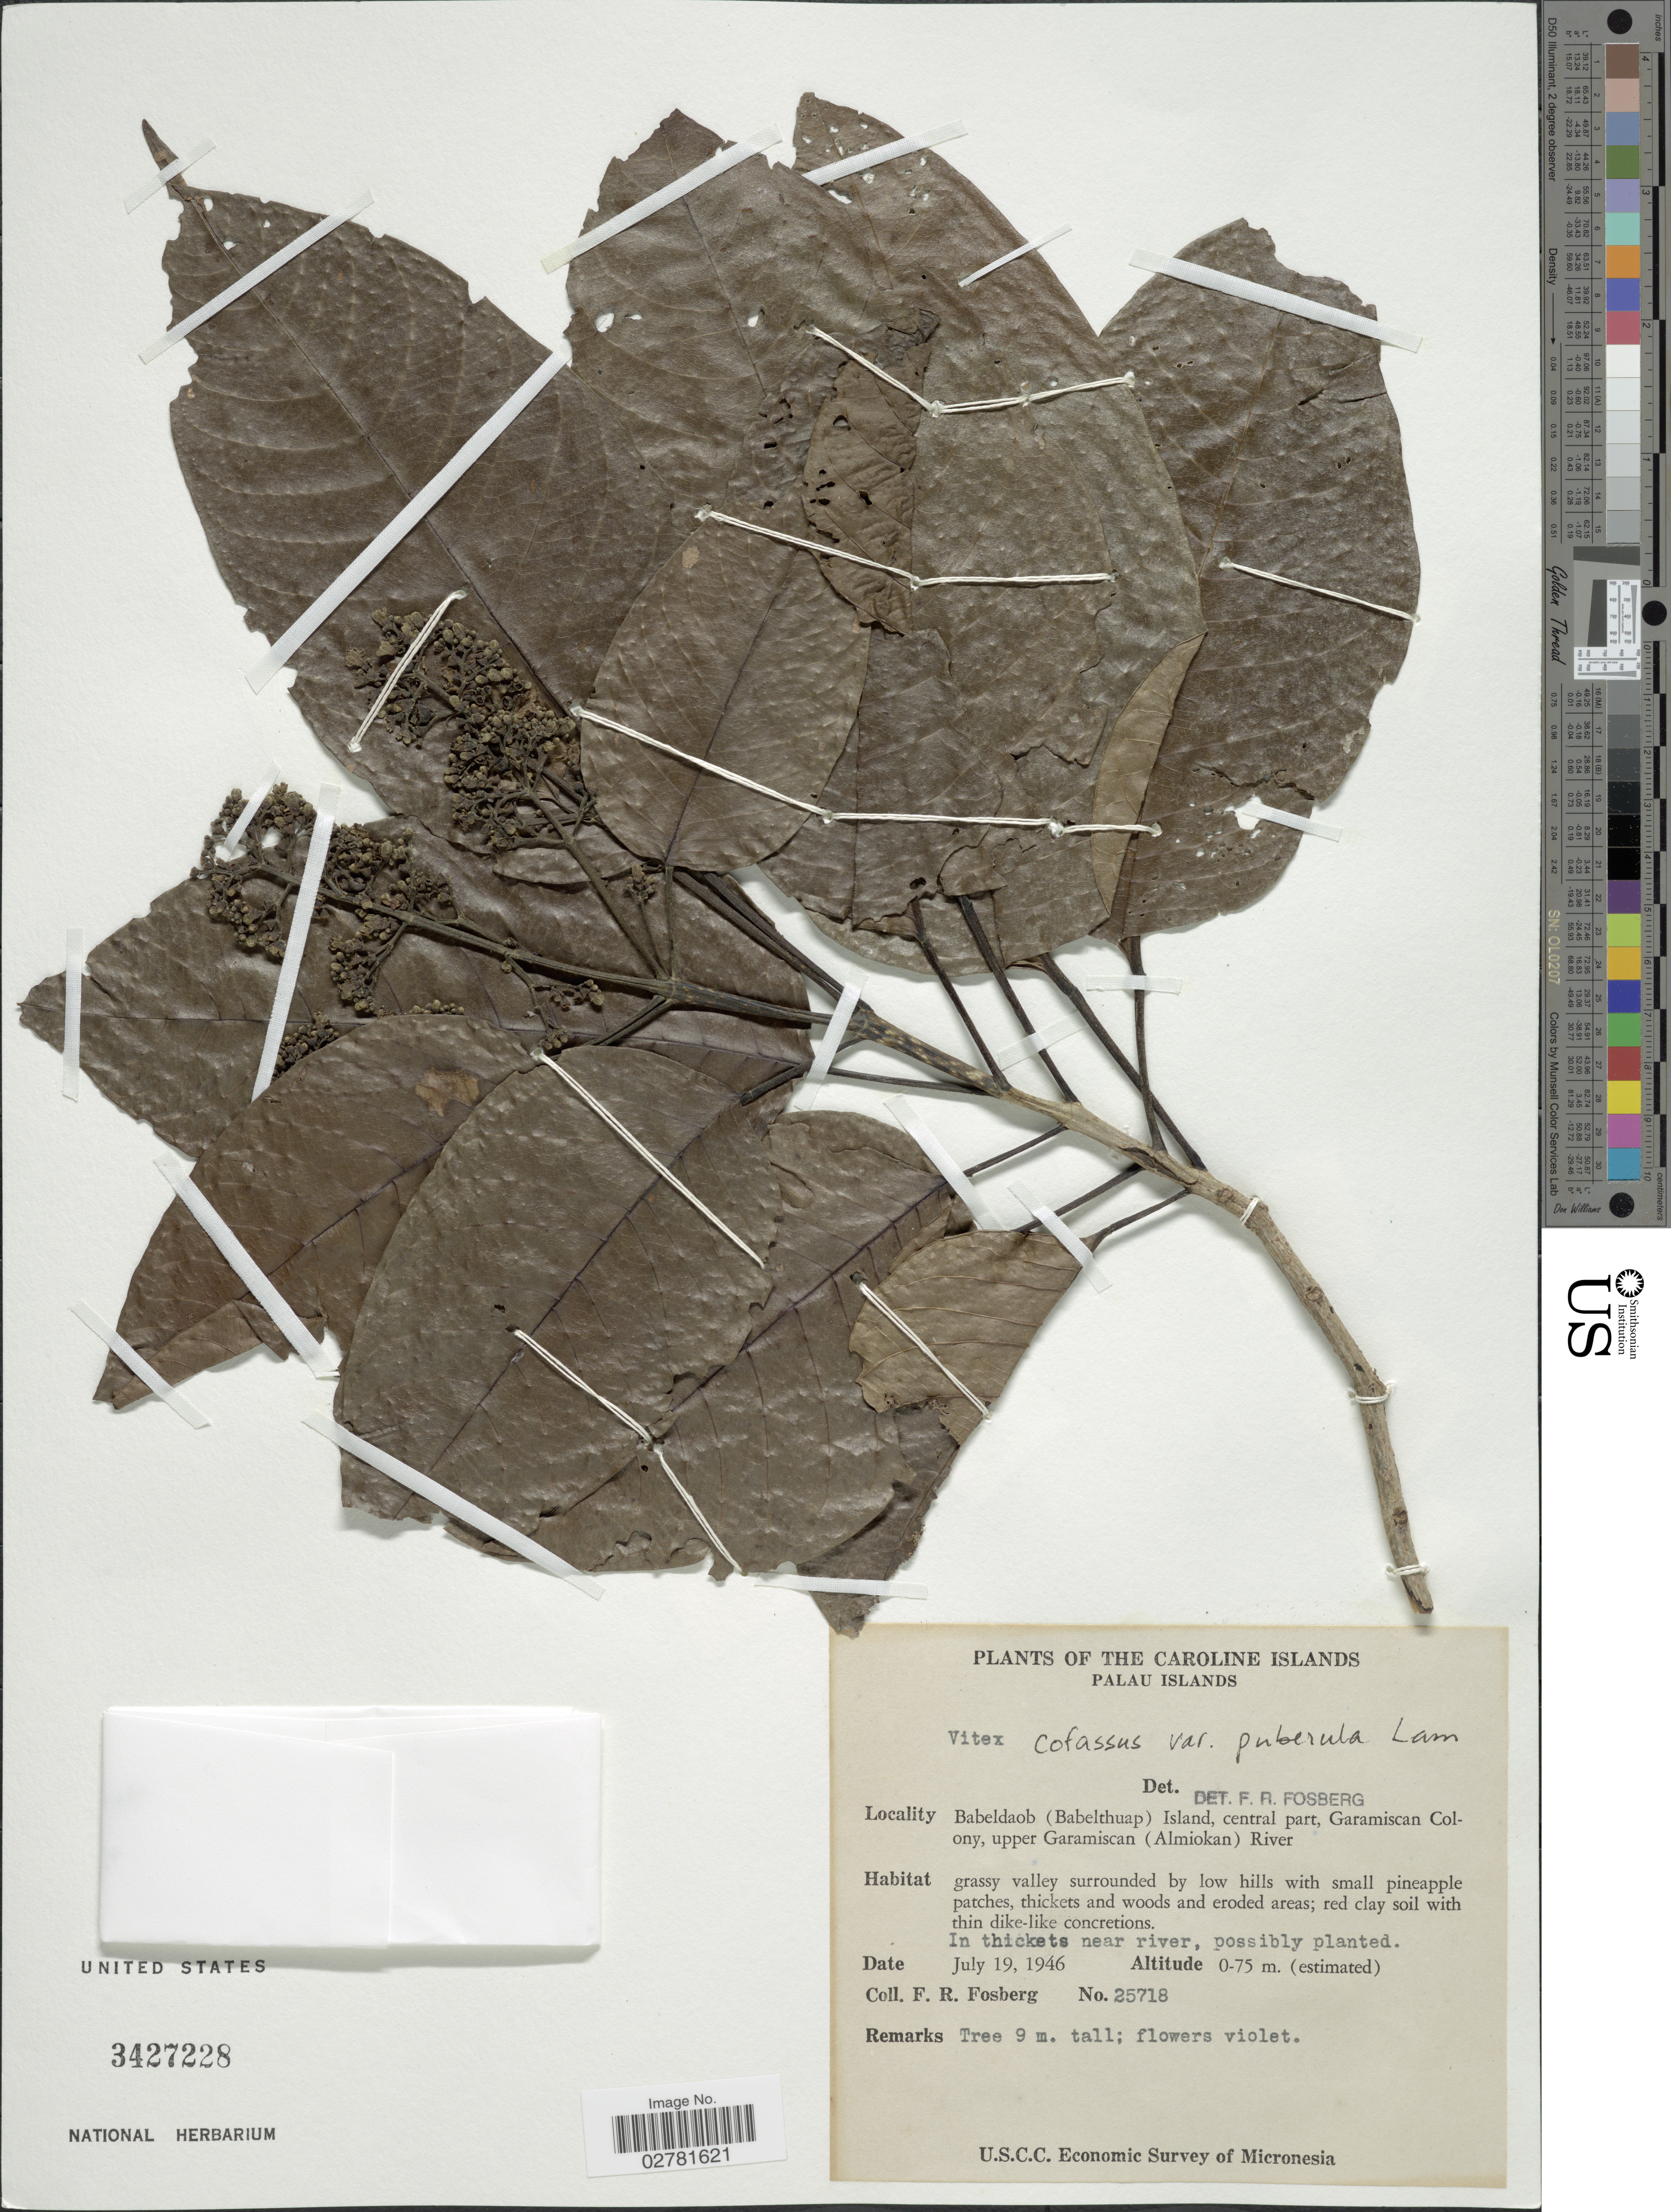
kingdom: Plantae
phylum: Tracheophyta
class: Magnoliopsida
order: Lamiales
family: Lamiaceae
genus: Vitex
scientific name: Vitex cofassus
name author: Reinw. ex Blume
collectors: F. R. Fosberg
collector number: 25718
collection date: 1946-07-19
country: Palau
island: Babeldaob [Babelthuap]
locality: The Caroline Islands. Palau Islands. Babeldaob (Babelthuap) Island, central part, Garamiscan Colony, upper Garamiscan (Almiokan) River.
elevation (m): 0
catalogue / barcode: US 3427228